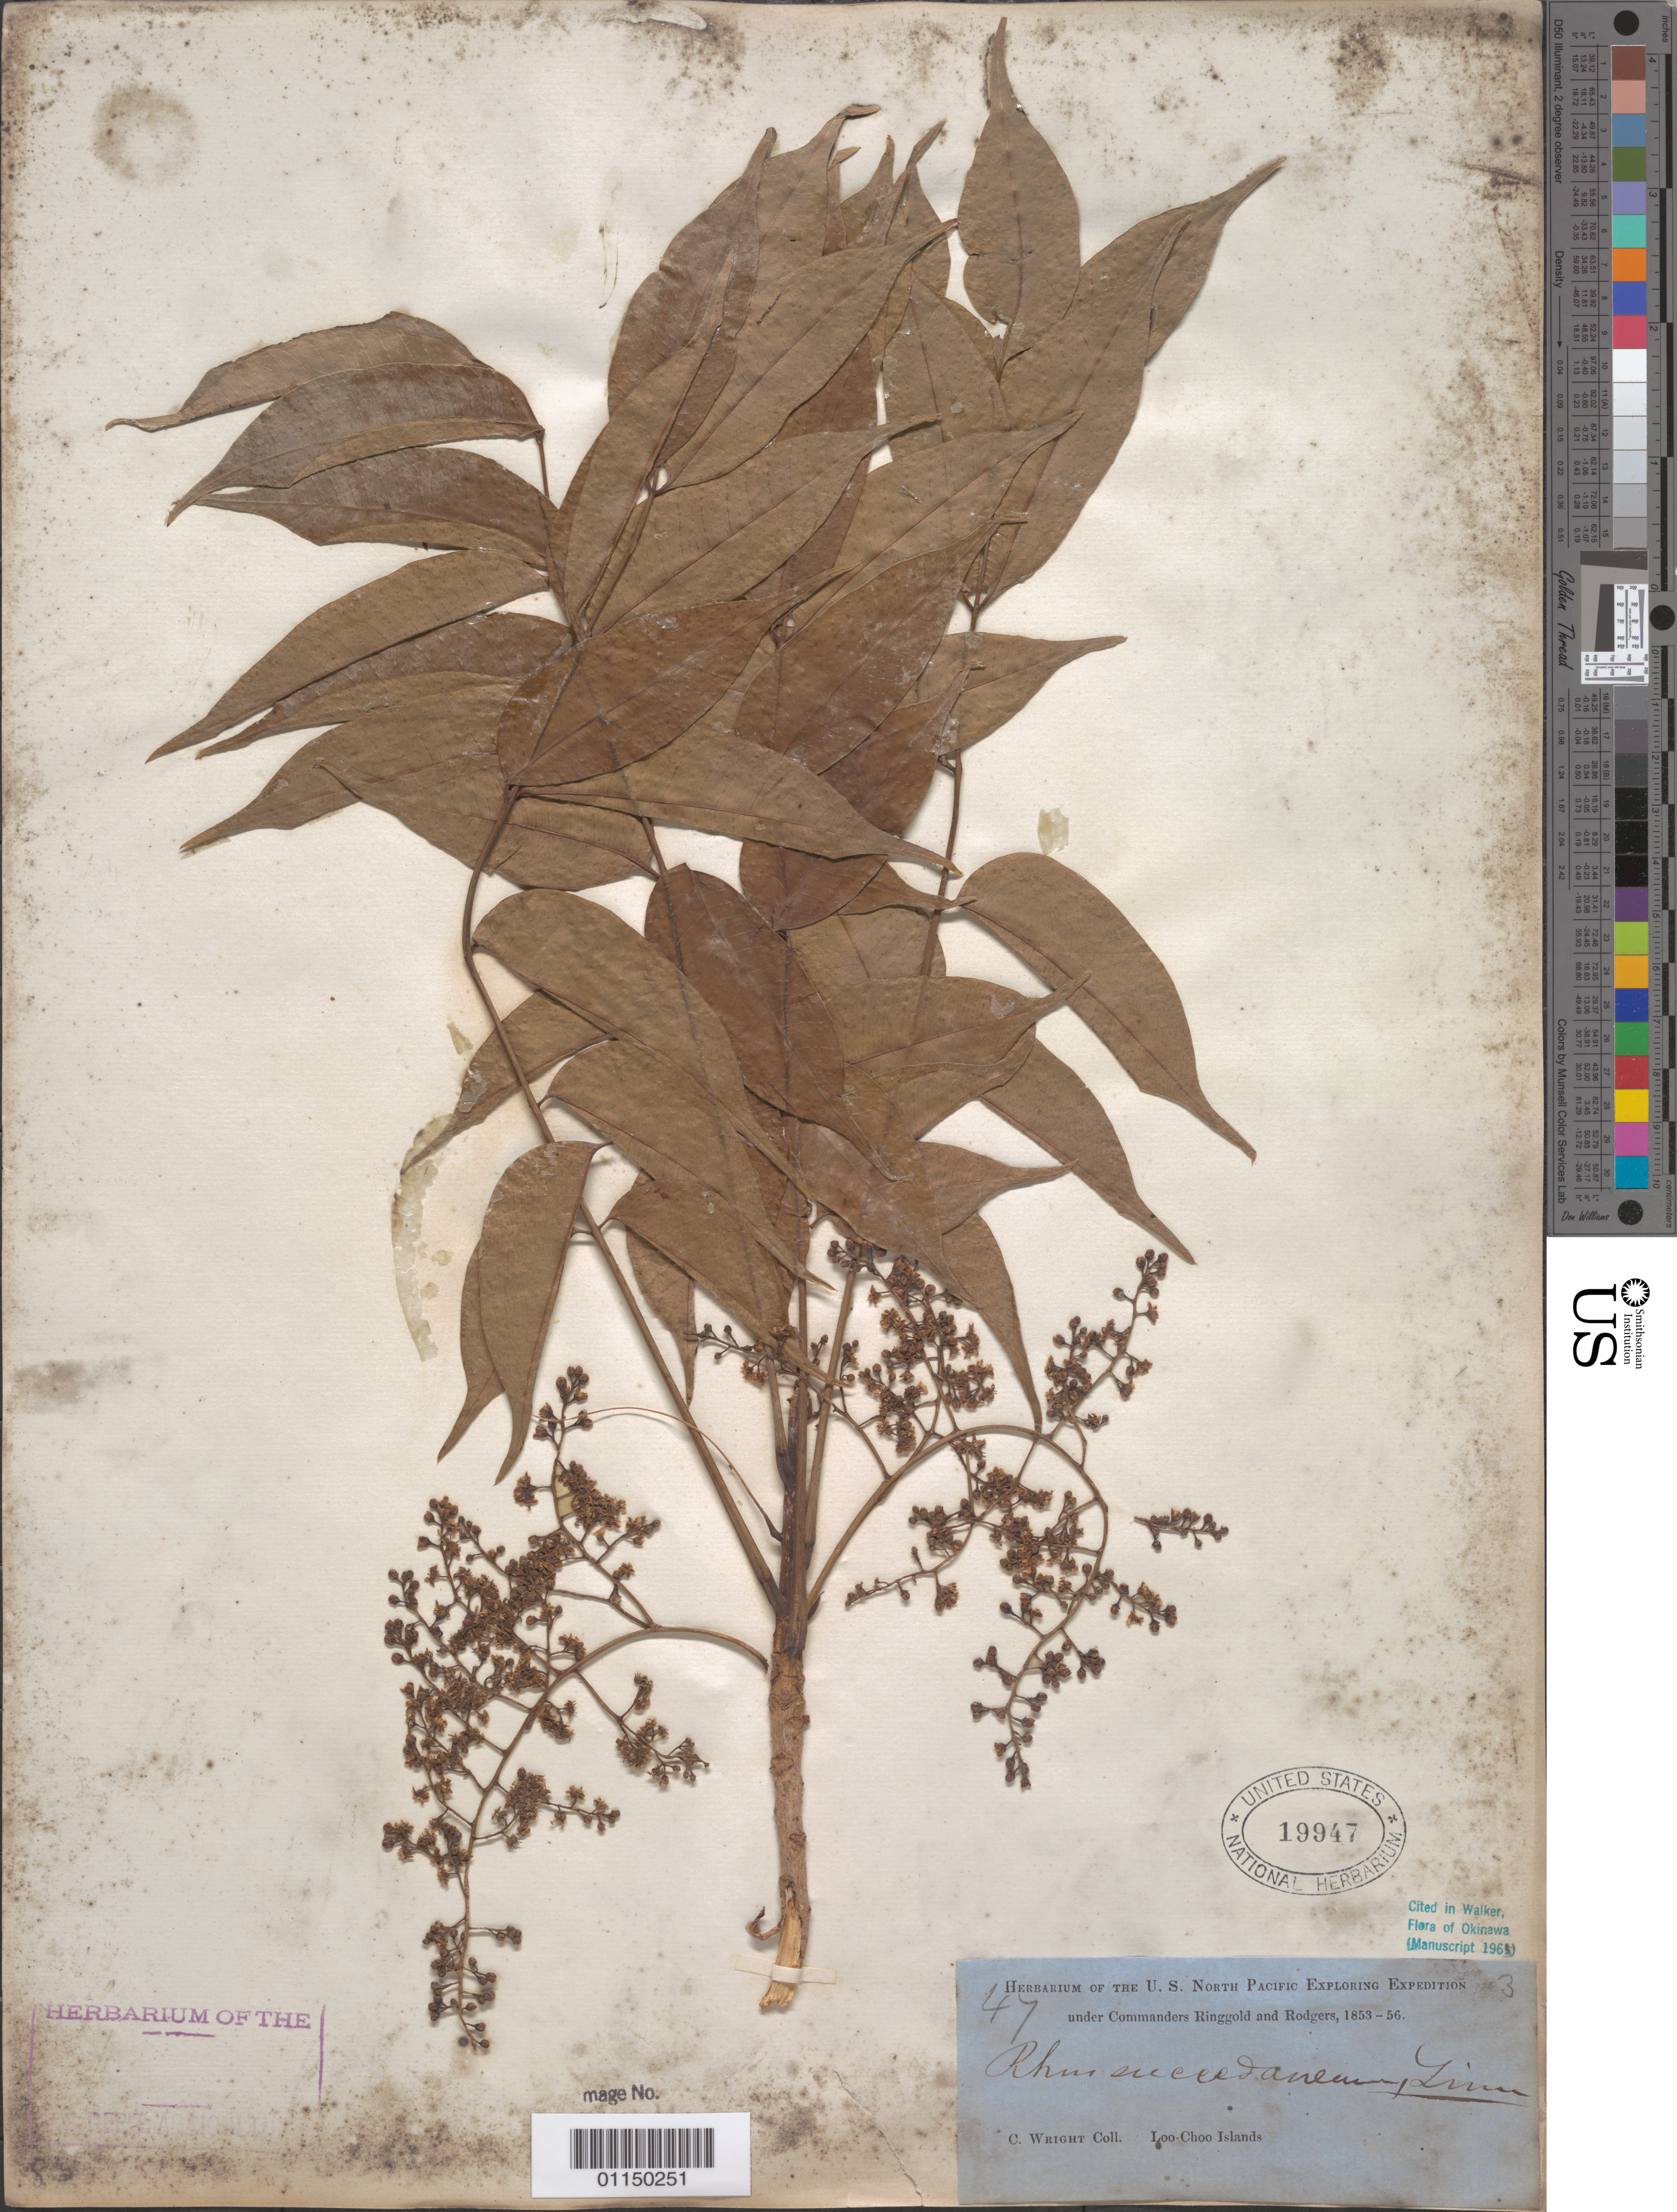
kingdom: Plantae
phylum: Tracheophyta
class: Magnoliopsida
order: Sapindales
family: Anacardiaceae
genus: Rhus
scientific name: Rhus succedanea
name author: L.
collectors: C. Wright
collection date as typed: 1853 to -- --- 1856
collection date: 1853/1856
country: Japan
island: Ryukyu Islands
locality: Loo Choo Islands.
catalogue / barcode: US 19947